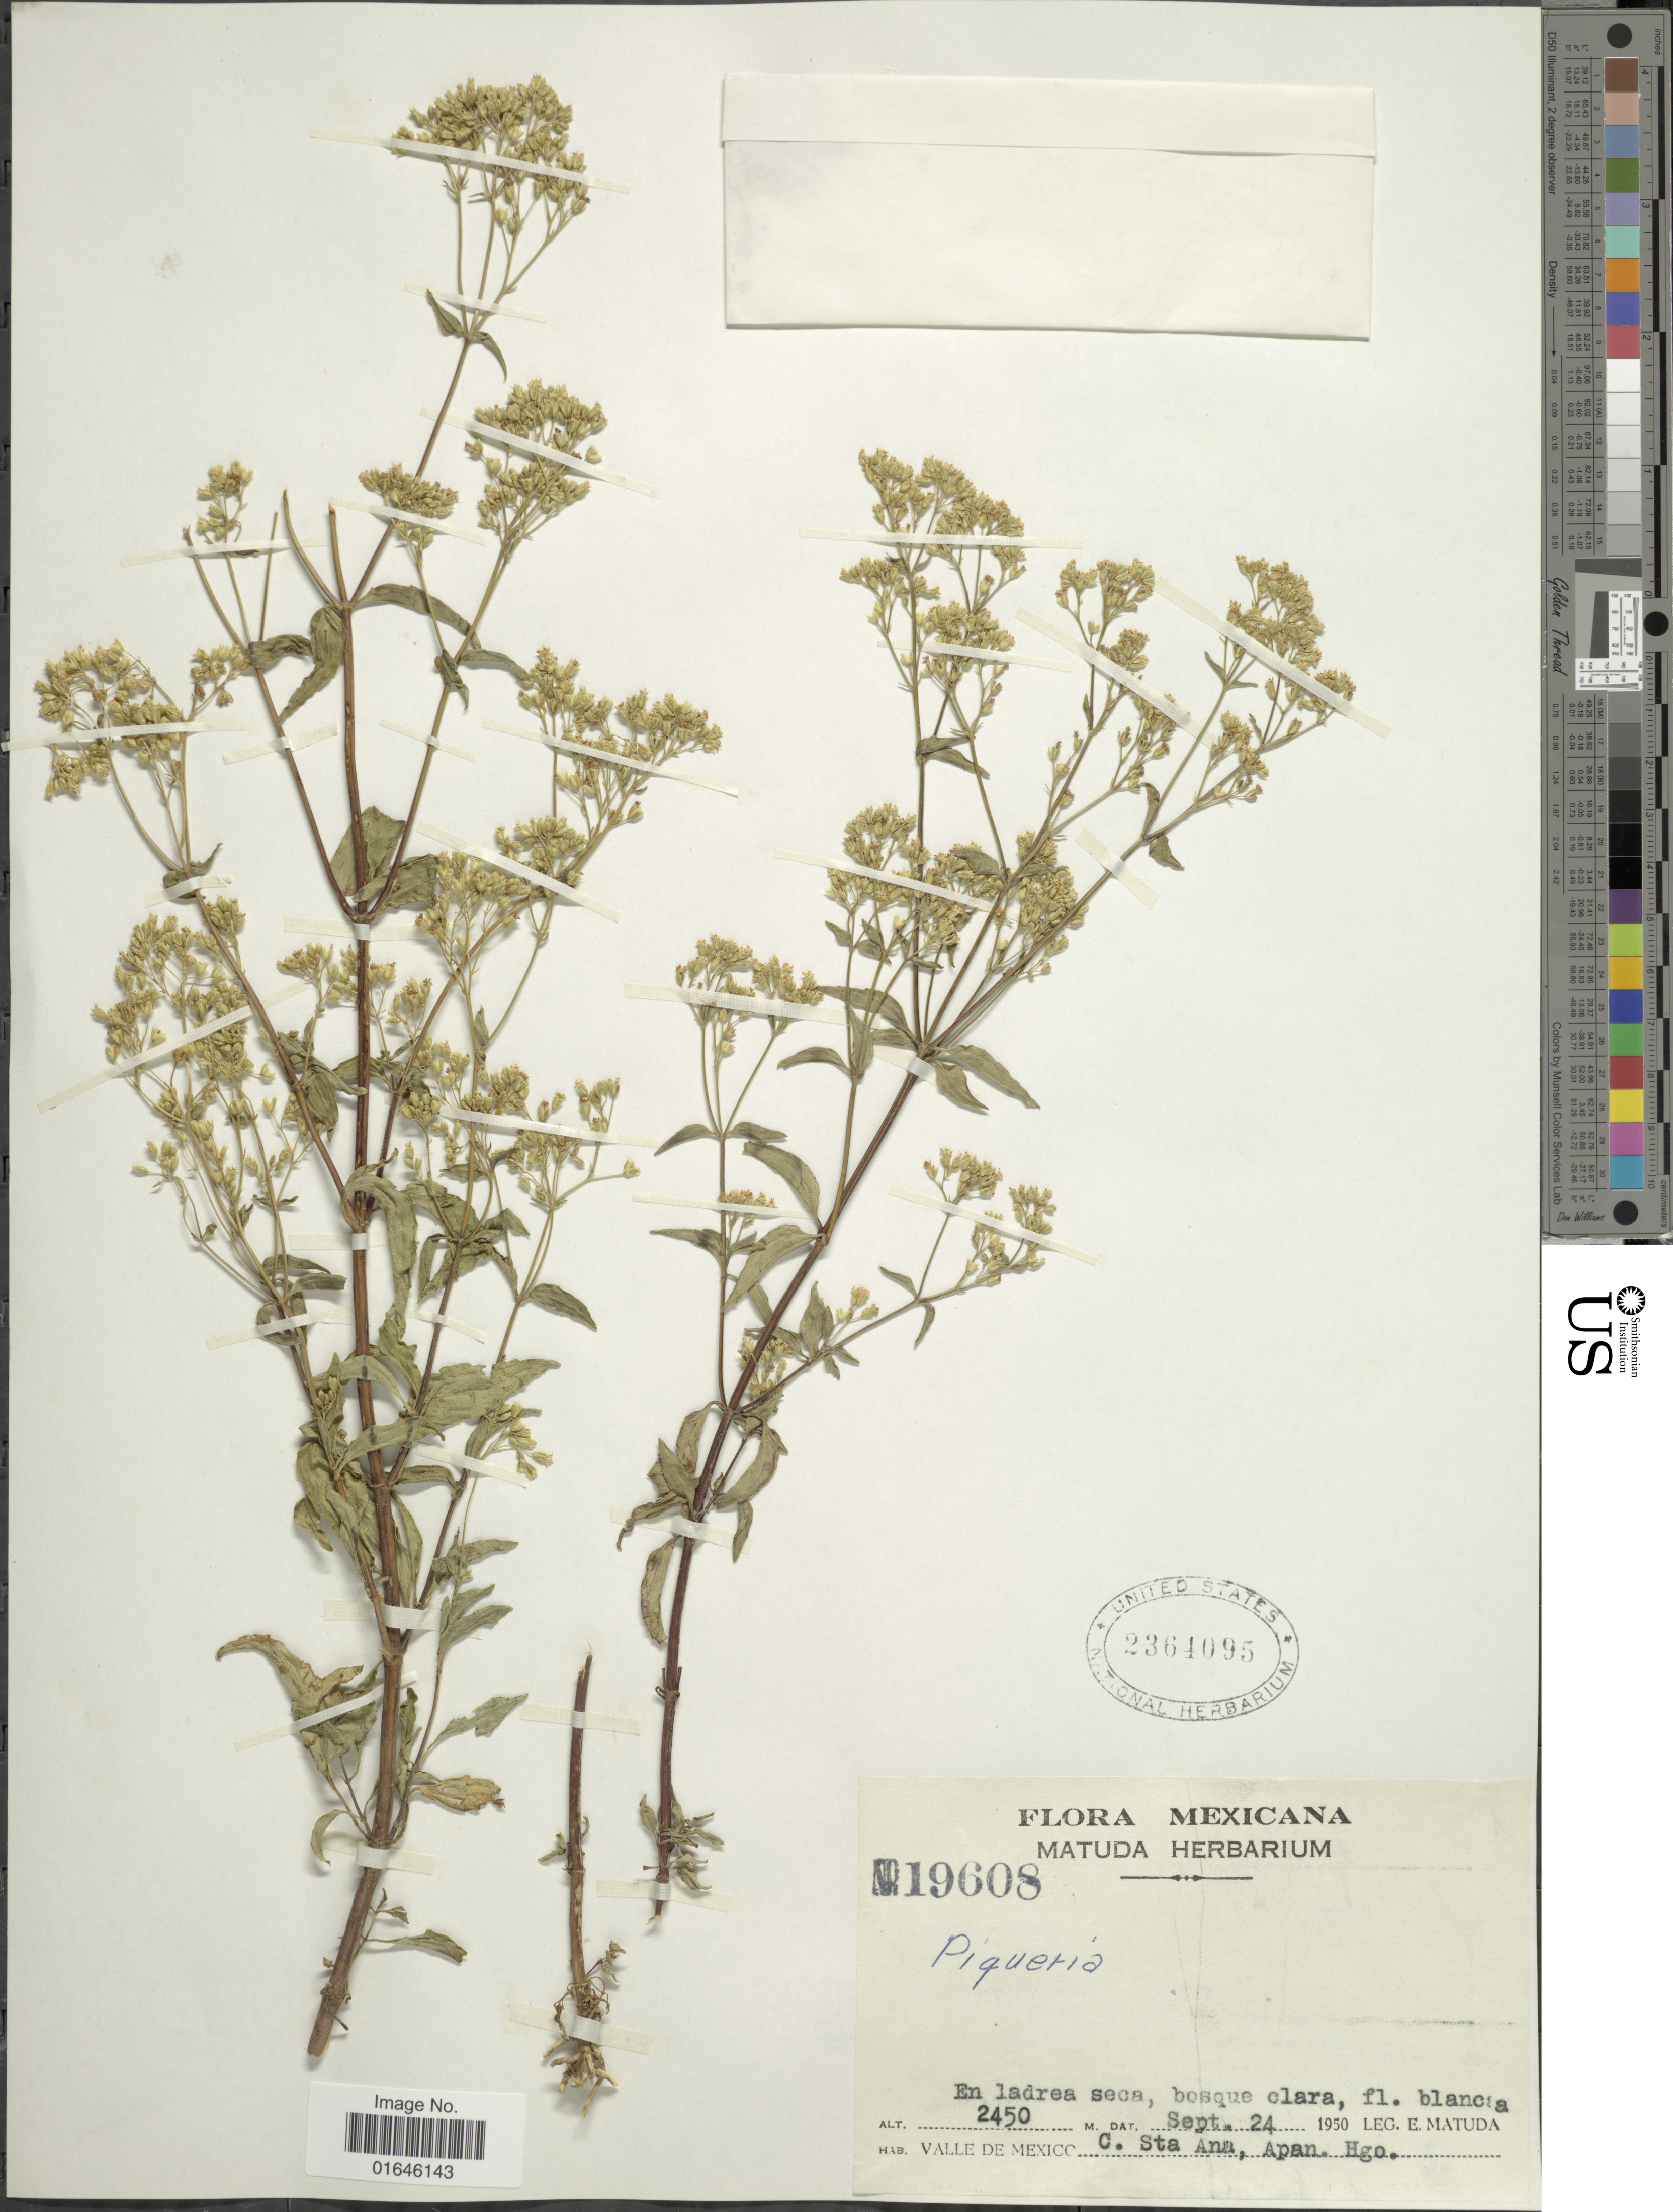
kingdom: Plantae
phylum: Tracheophyta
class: Magnoliopsida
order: Asterales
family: Asteraceae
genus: Piqueria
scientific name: Piqueria trinervia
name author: Cav.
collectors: E. Matuda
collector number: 19608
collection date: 1950-09-24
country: Mexico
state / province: Hidalgo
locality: C. Sta. Ana, Apan, Hgo., Valle de Mexico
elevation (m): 2450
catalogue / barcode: US 2364095